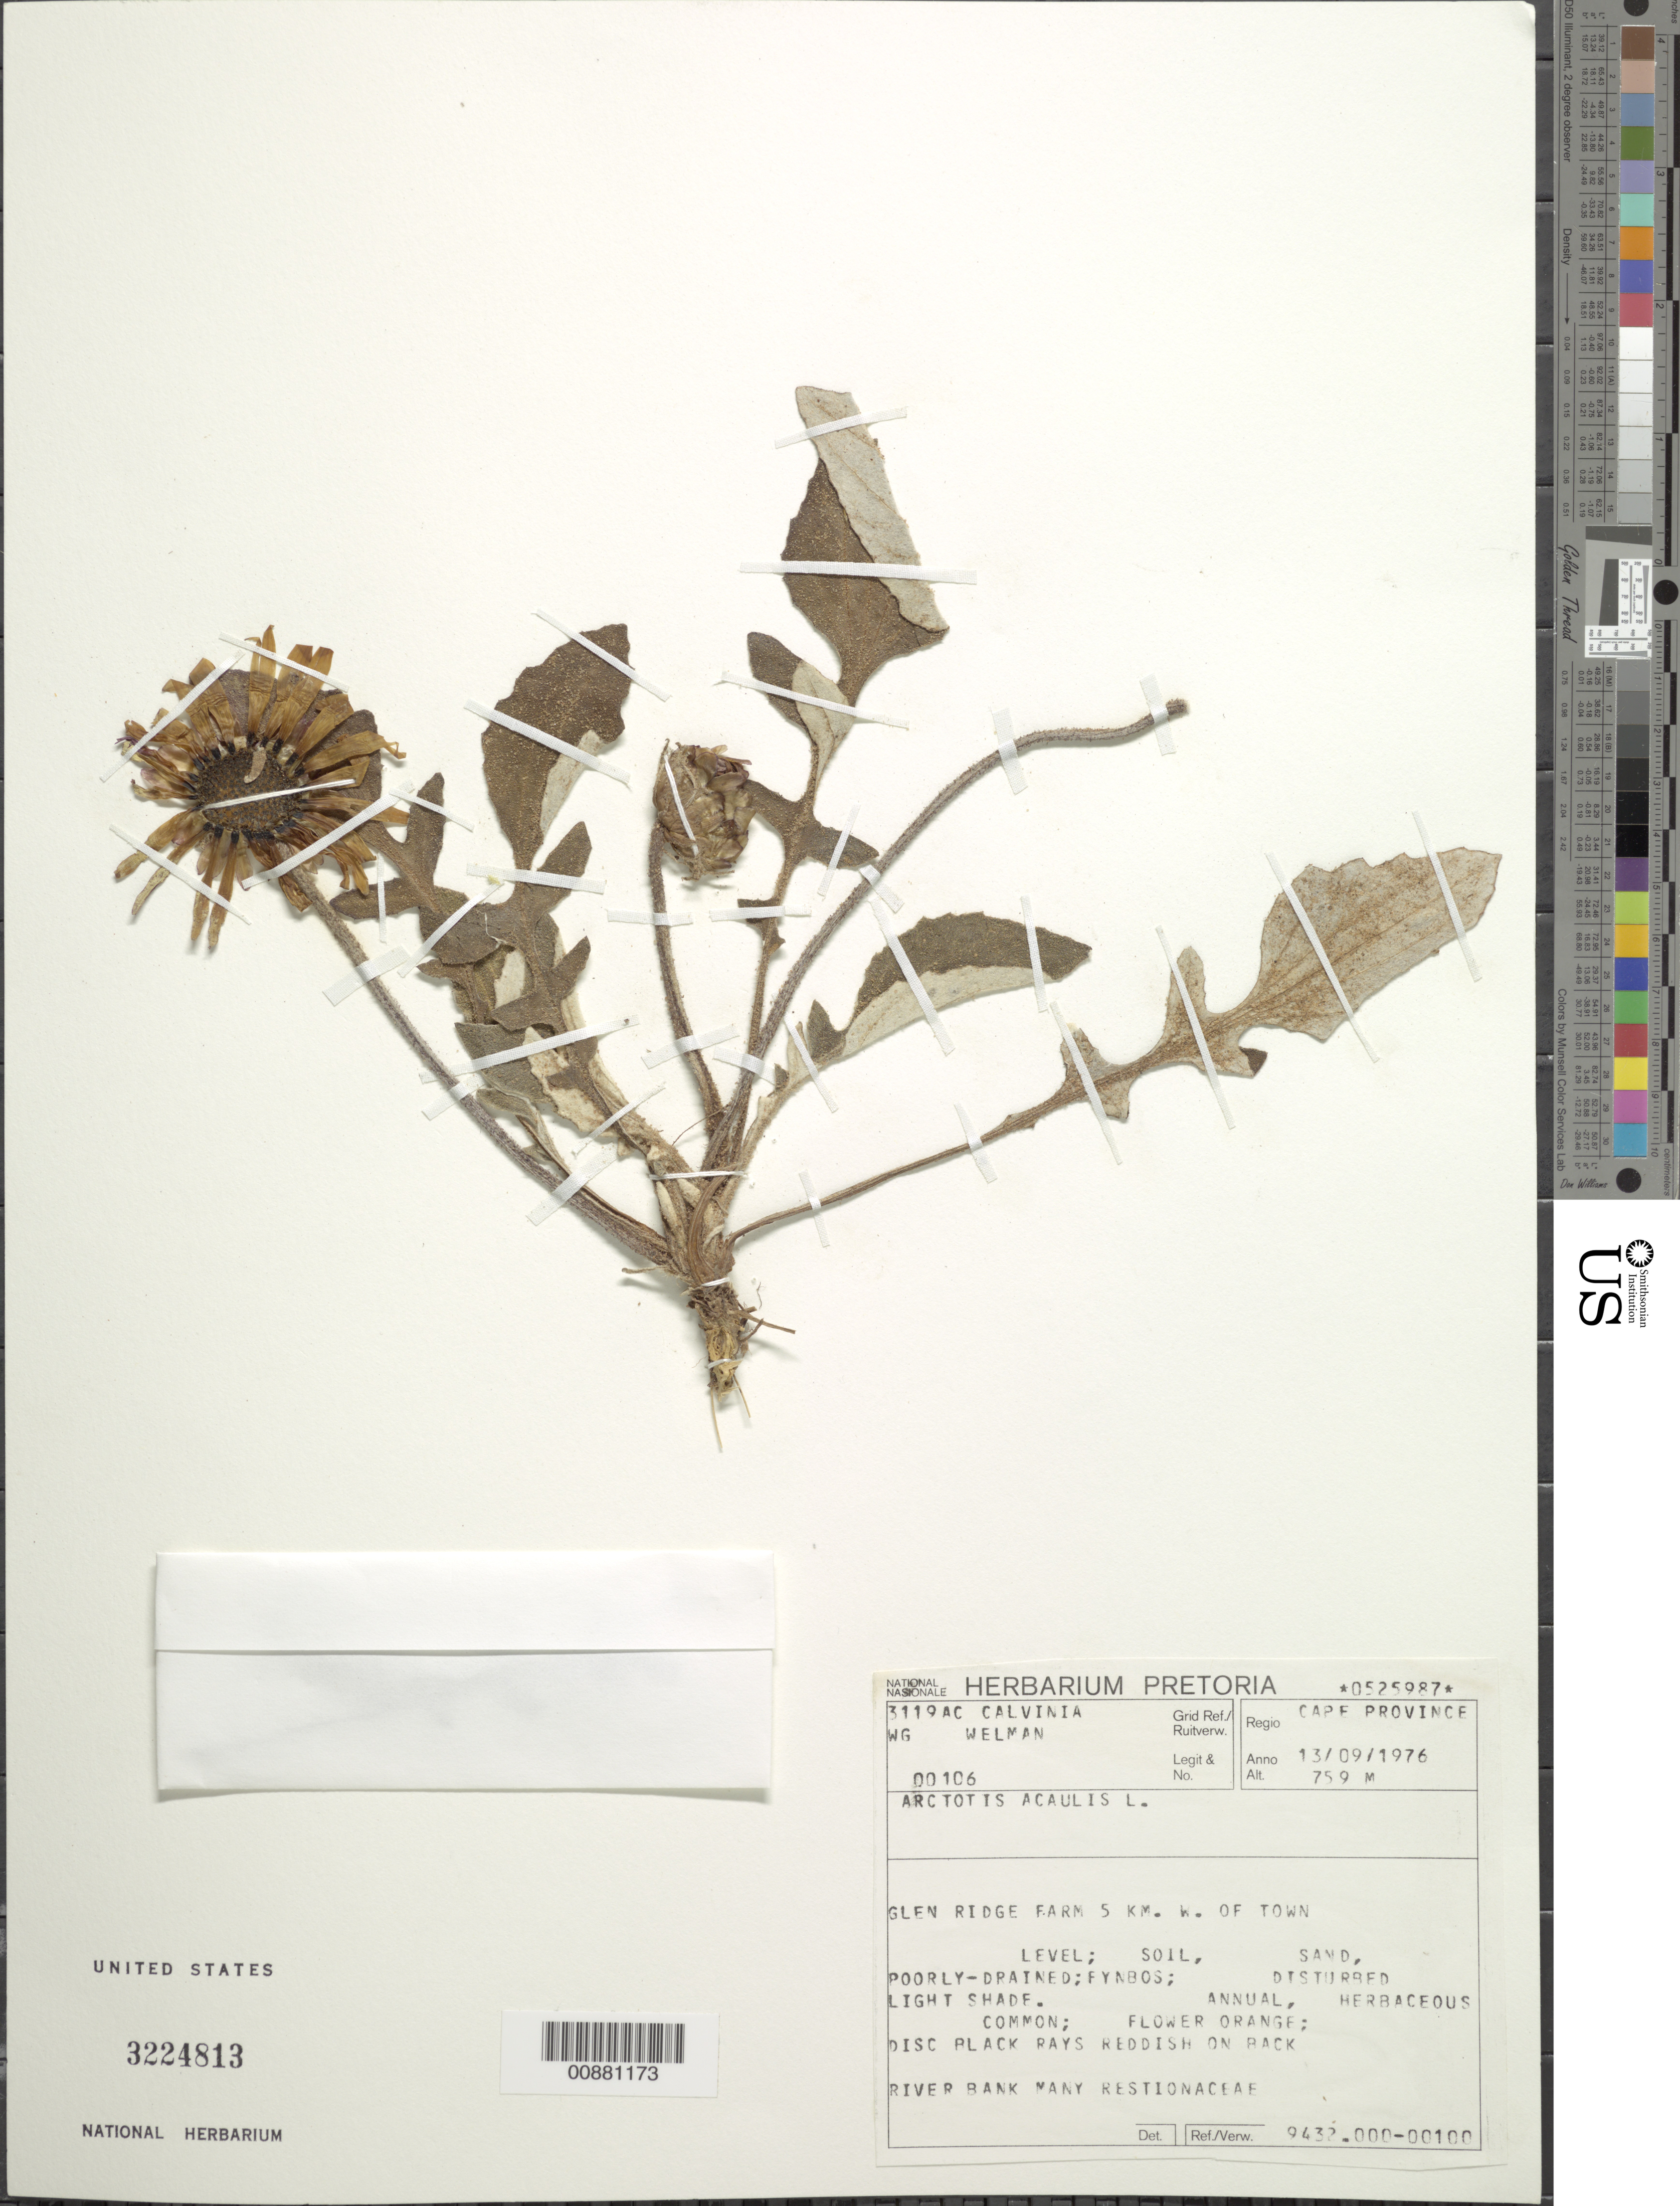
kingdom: Plantae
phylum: Tracheophyta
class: Magnoliopsida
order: Asterales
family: Asteraceae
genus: Arctotis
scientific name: Arctotis acaulis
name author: L.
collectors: C. Welman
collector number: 106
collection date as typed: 13 September 1976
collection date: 1976-09-13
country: South Africa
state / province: Northern Cape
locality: Glen Ridge farm, 5 km W of town. Calvinia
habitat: Level; soil, sand, poorly-drained; fynbos; disturbed light shade; river bank many Restionaceae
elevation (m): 759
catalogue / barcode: US 3224813